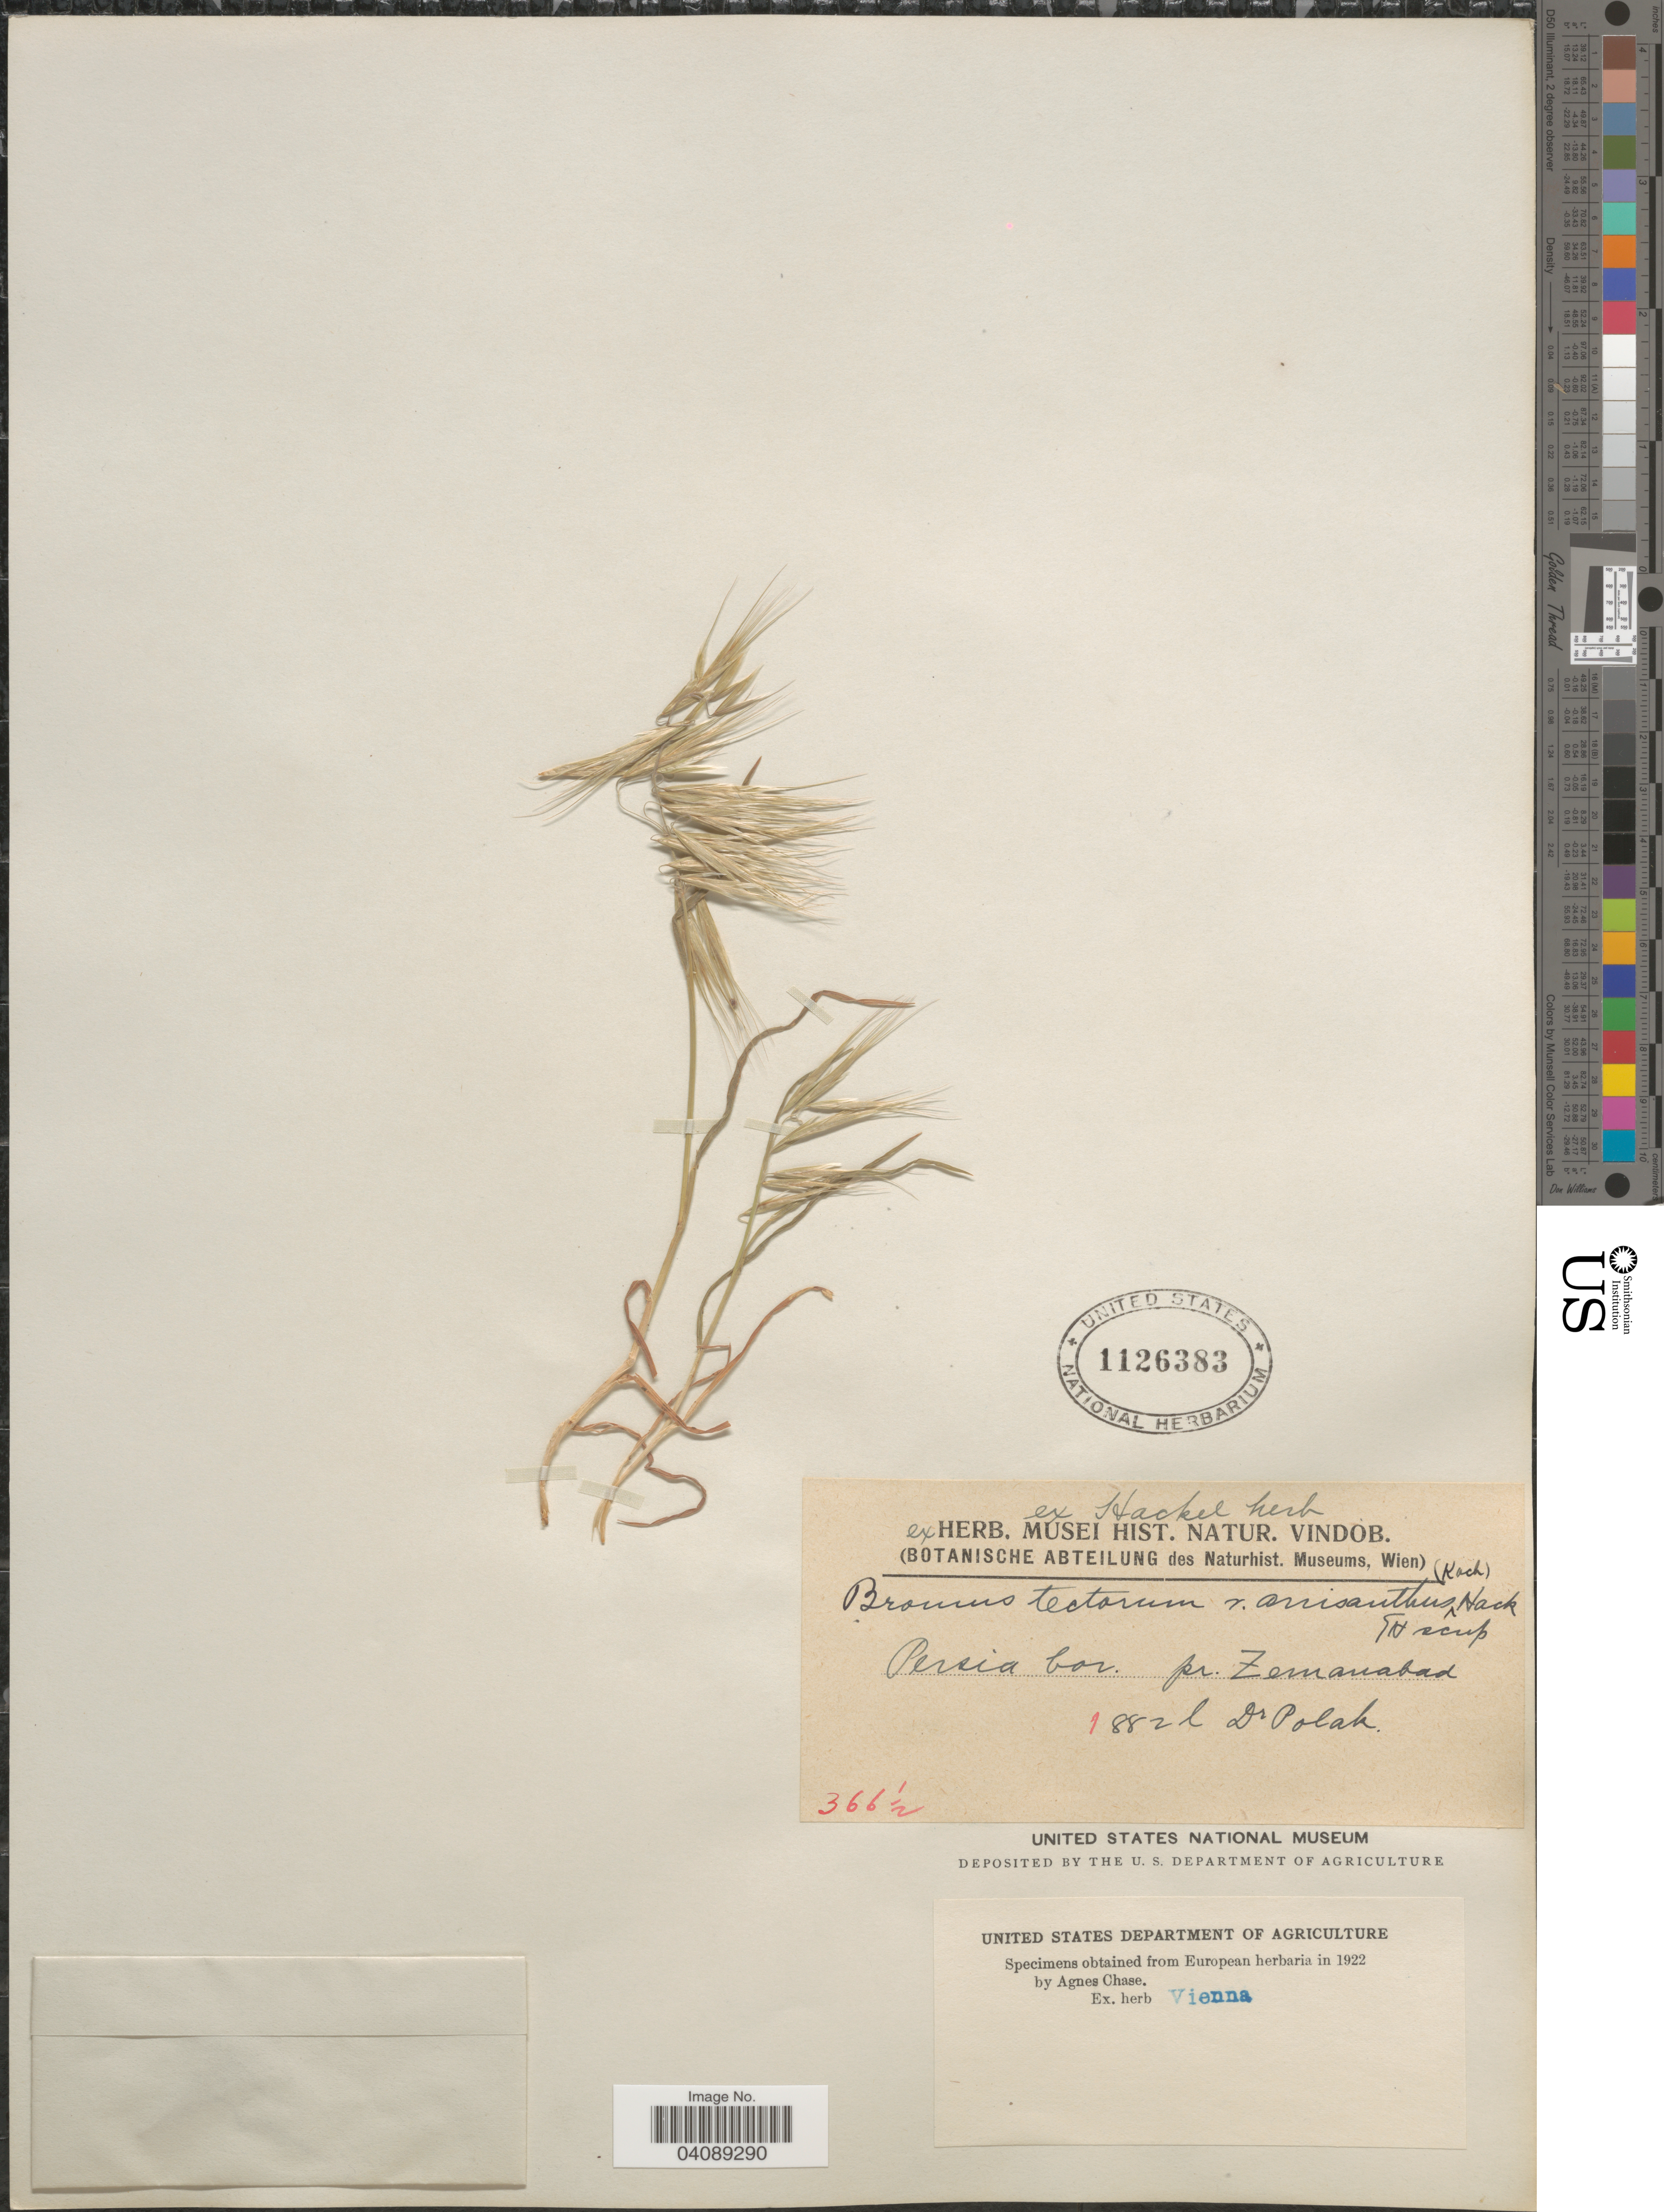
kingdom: Plantae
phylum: Tracheophyta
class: Liliopsida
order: Poales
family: Poaceae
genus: Bromus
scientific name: Bromus tectorum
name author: L.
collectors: -. Polak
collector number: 366½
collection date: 1882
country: Iran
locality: Persia bor. pr. Zemanabad.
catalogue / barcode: US 1126383